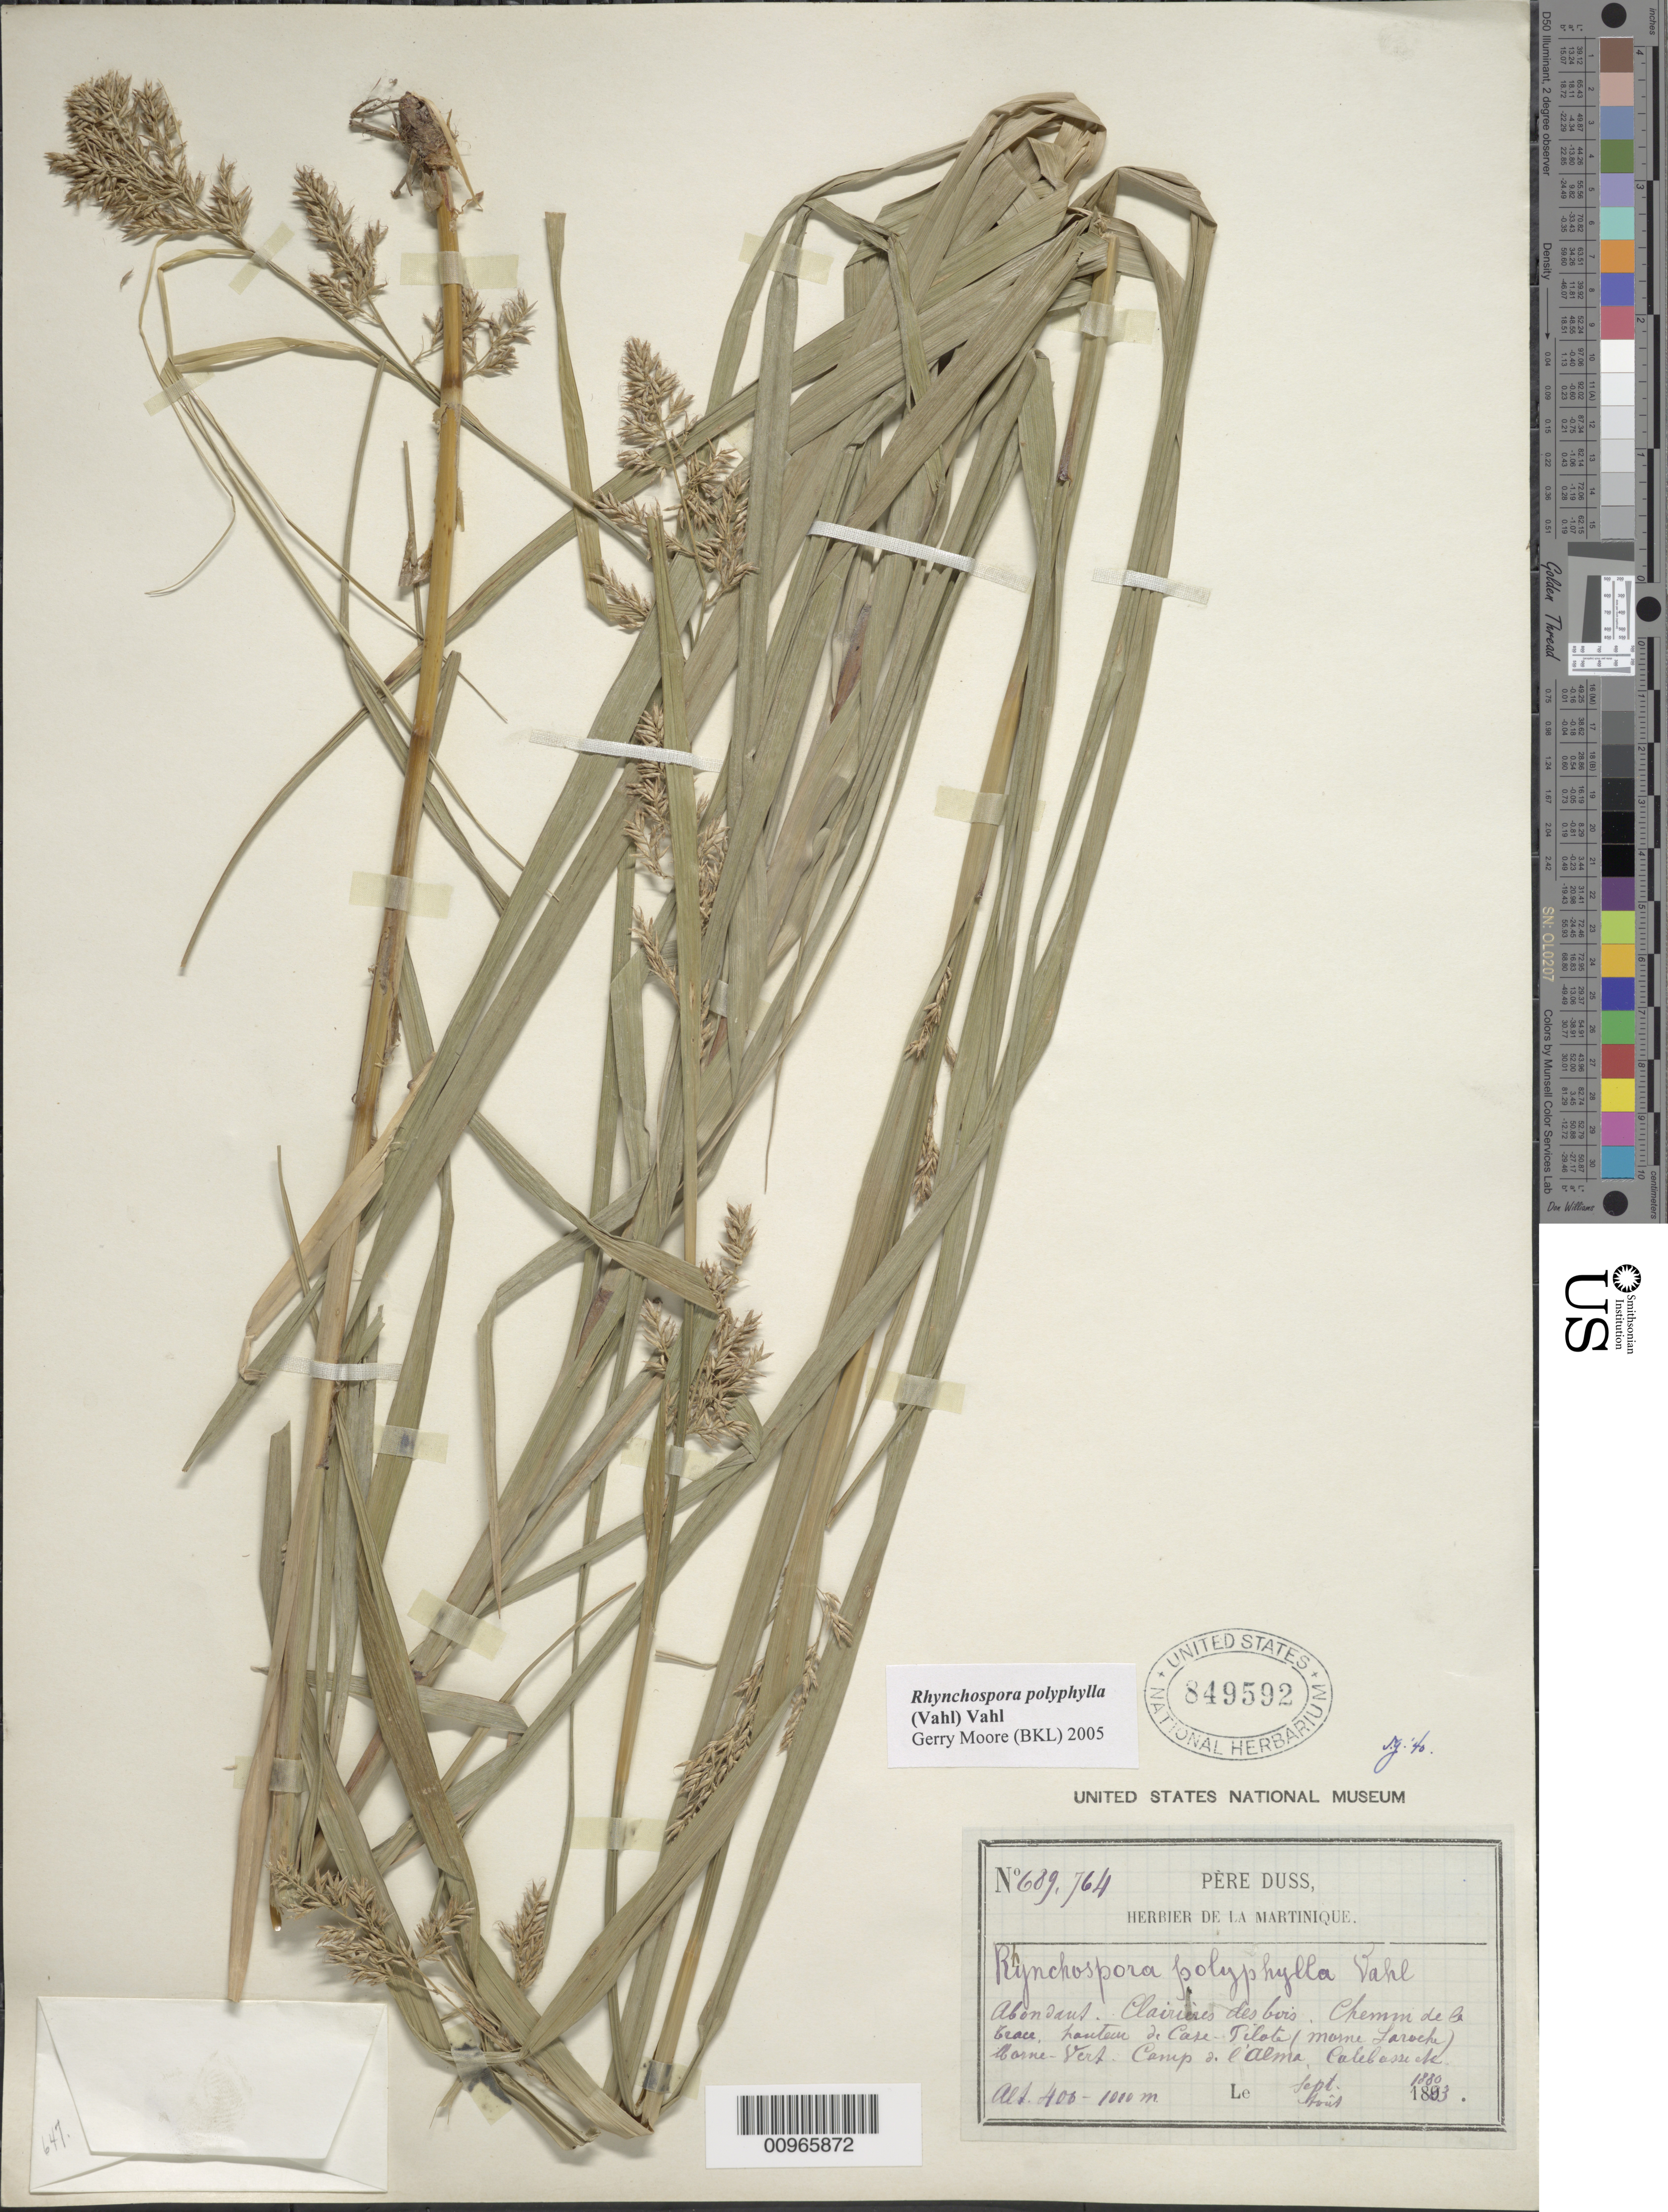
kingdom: Plantae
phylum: Tracheophyta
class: Liliopsida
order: Poales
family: Cyperaceae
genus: Rhynchospora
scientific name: Rhynchospora polyphylla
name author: (Vahl) Vahl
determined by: Moore, G.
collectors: Père Duss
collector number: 609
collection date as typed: Sep 1880 to -- Aug 1883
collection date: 1880-09/1883-08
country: Martinique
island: Martinique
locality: Chemin de la Trace, hauteau de Case Pilote (Morne Laroche), Morne Vert, Camp de l'Alma, calibasse, etc.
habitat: Calvières des bois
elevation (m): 400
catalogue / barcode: US 849592